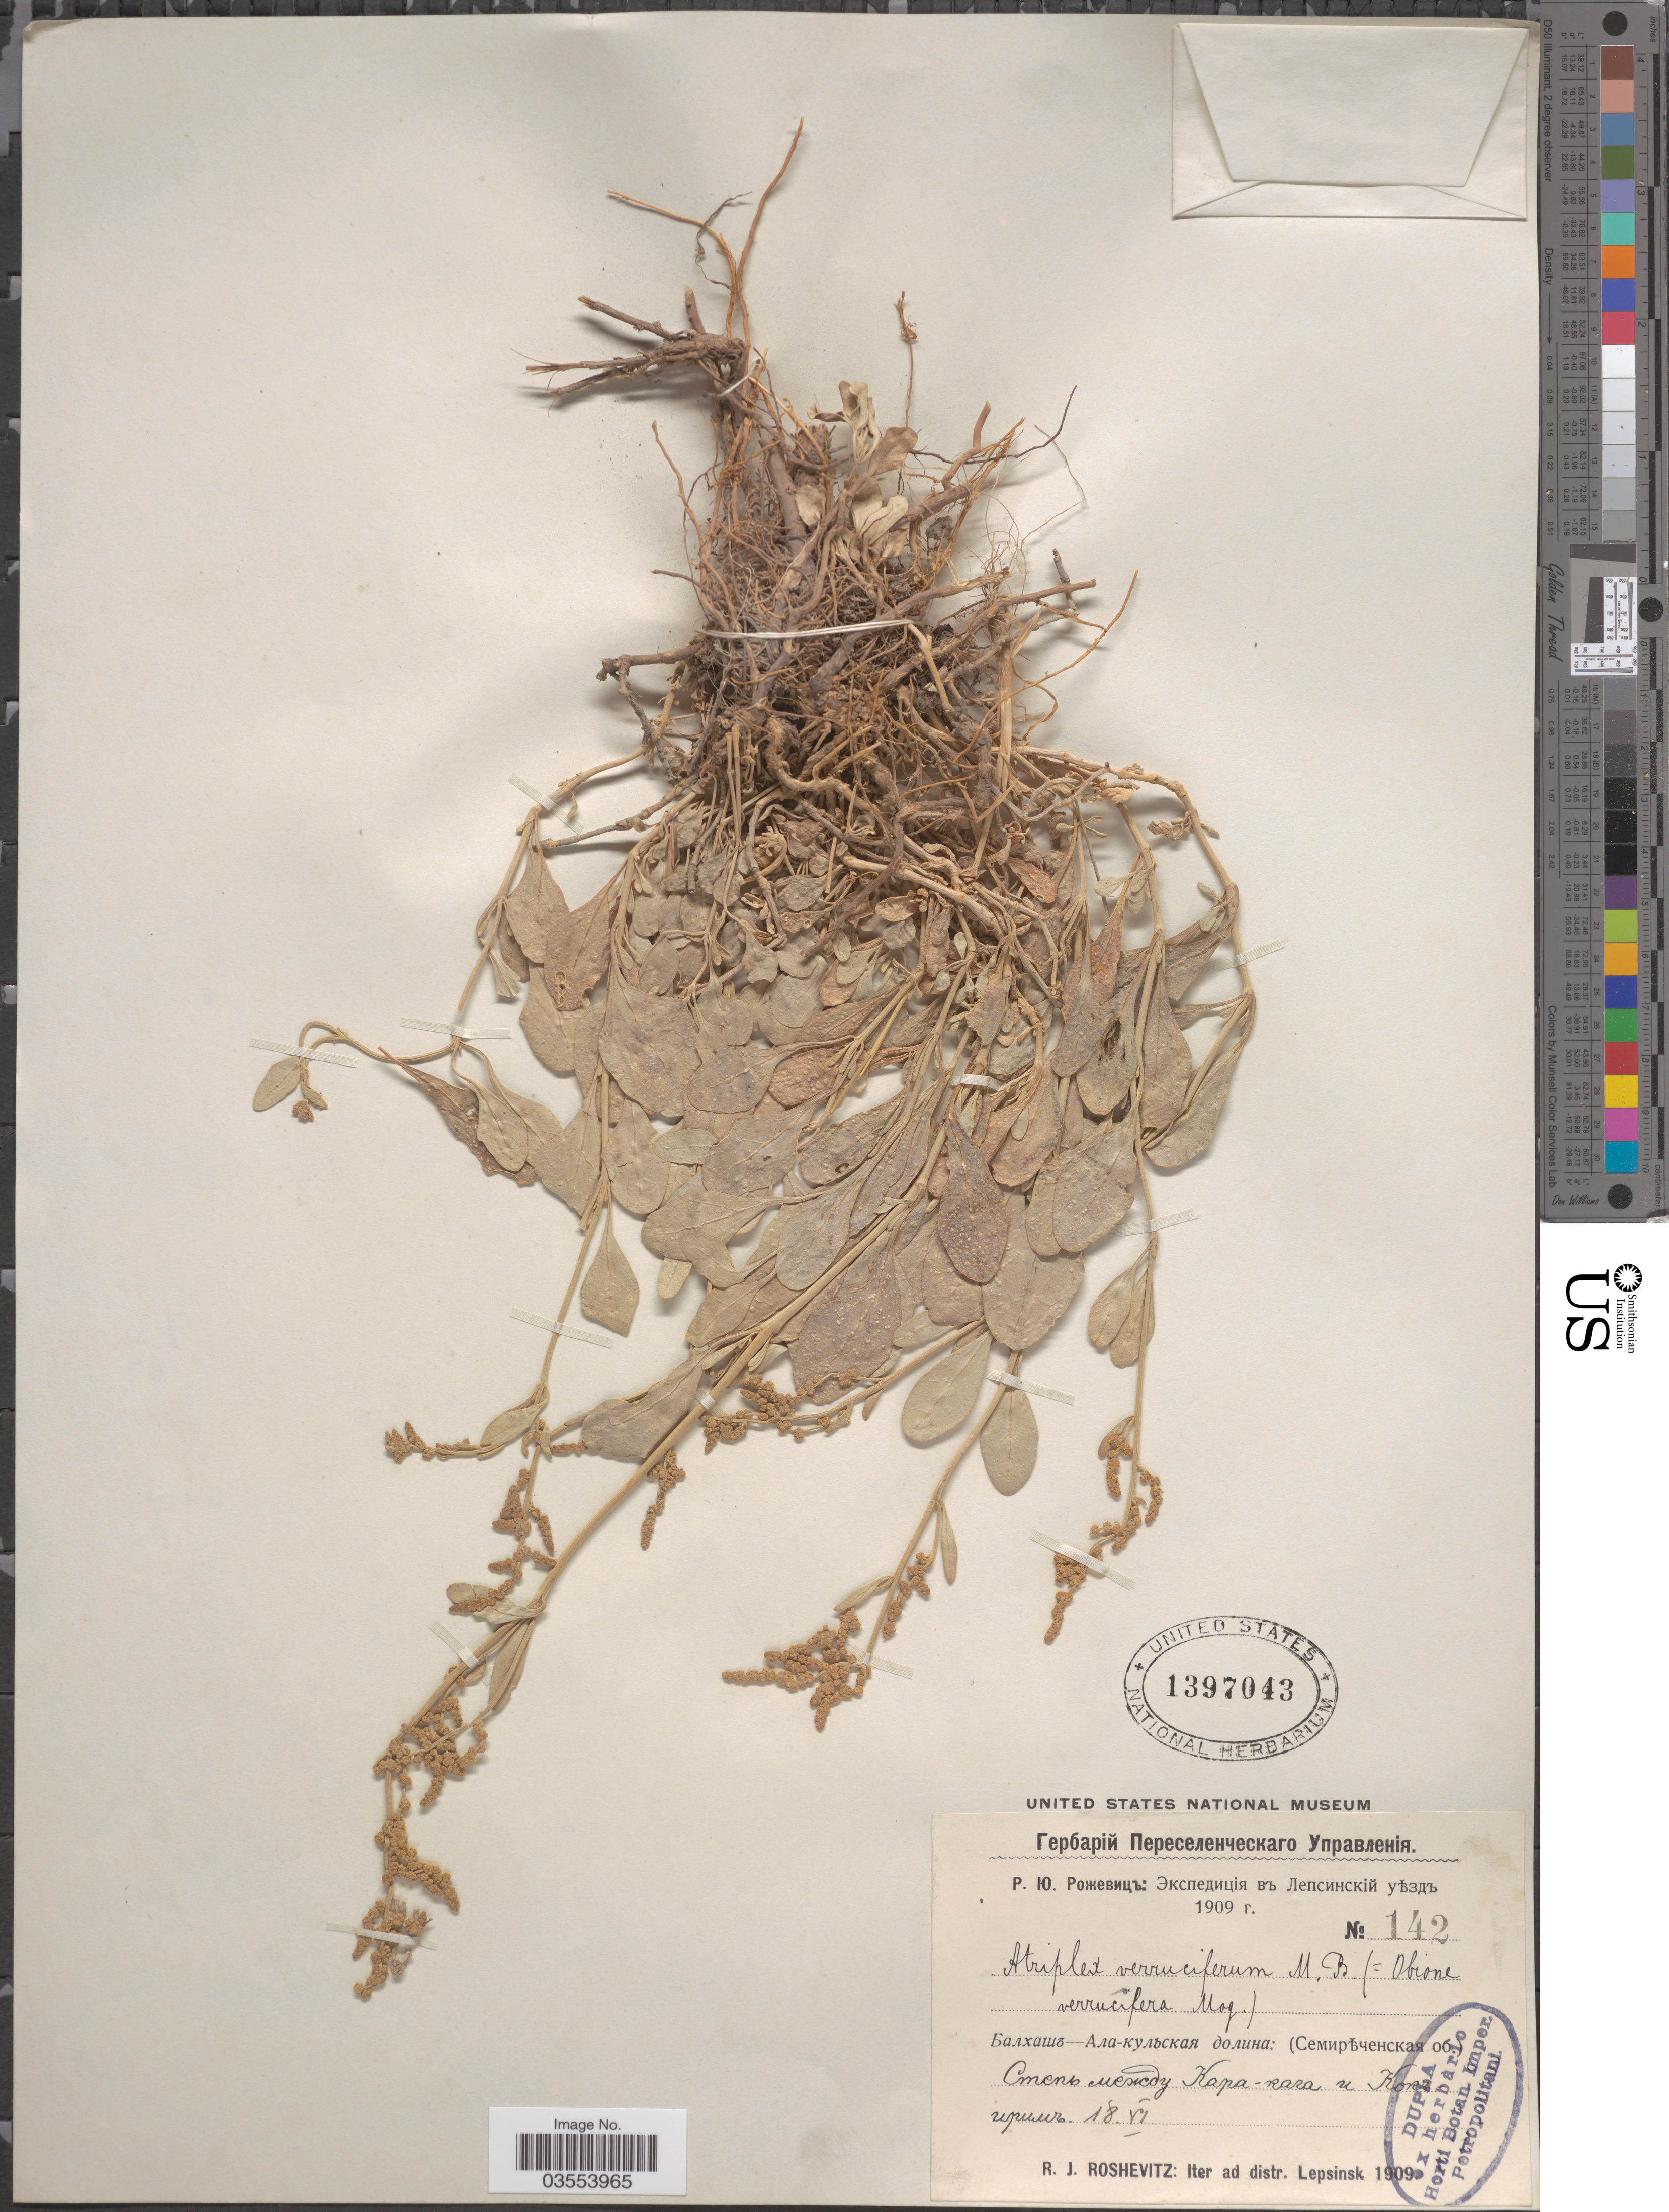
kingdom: Plantae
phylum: Tracheophyta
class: Magnoliopsida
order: Caryophyllales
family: Amaranthaceae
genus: Atriplex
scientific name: Atriplex verrucifera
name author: M. Bieb.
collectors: R. J. Roshevitz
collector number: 142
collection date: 1909-06-18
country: Kazakhstan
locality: Balkhash- Ala-kul Valley, Between Kara-Kaga and Kok-Irim. Iter ad distr. Lepsinsk.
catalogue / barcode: US 1397043